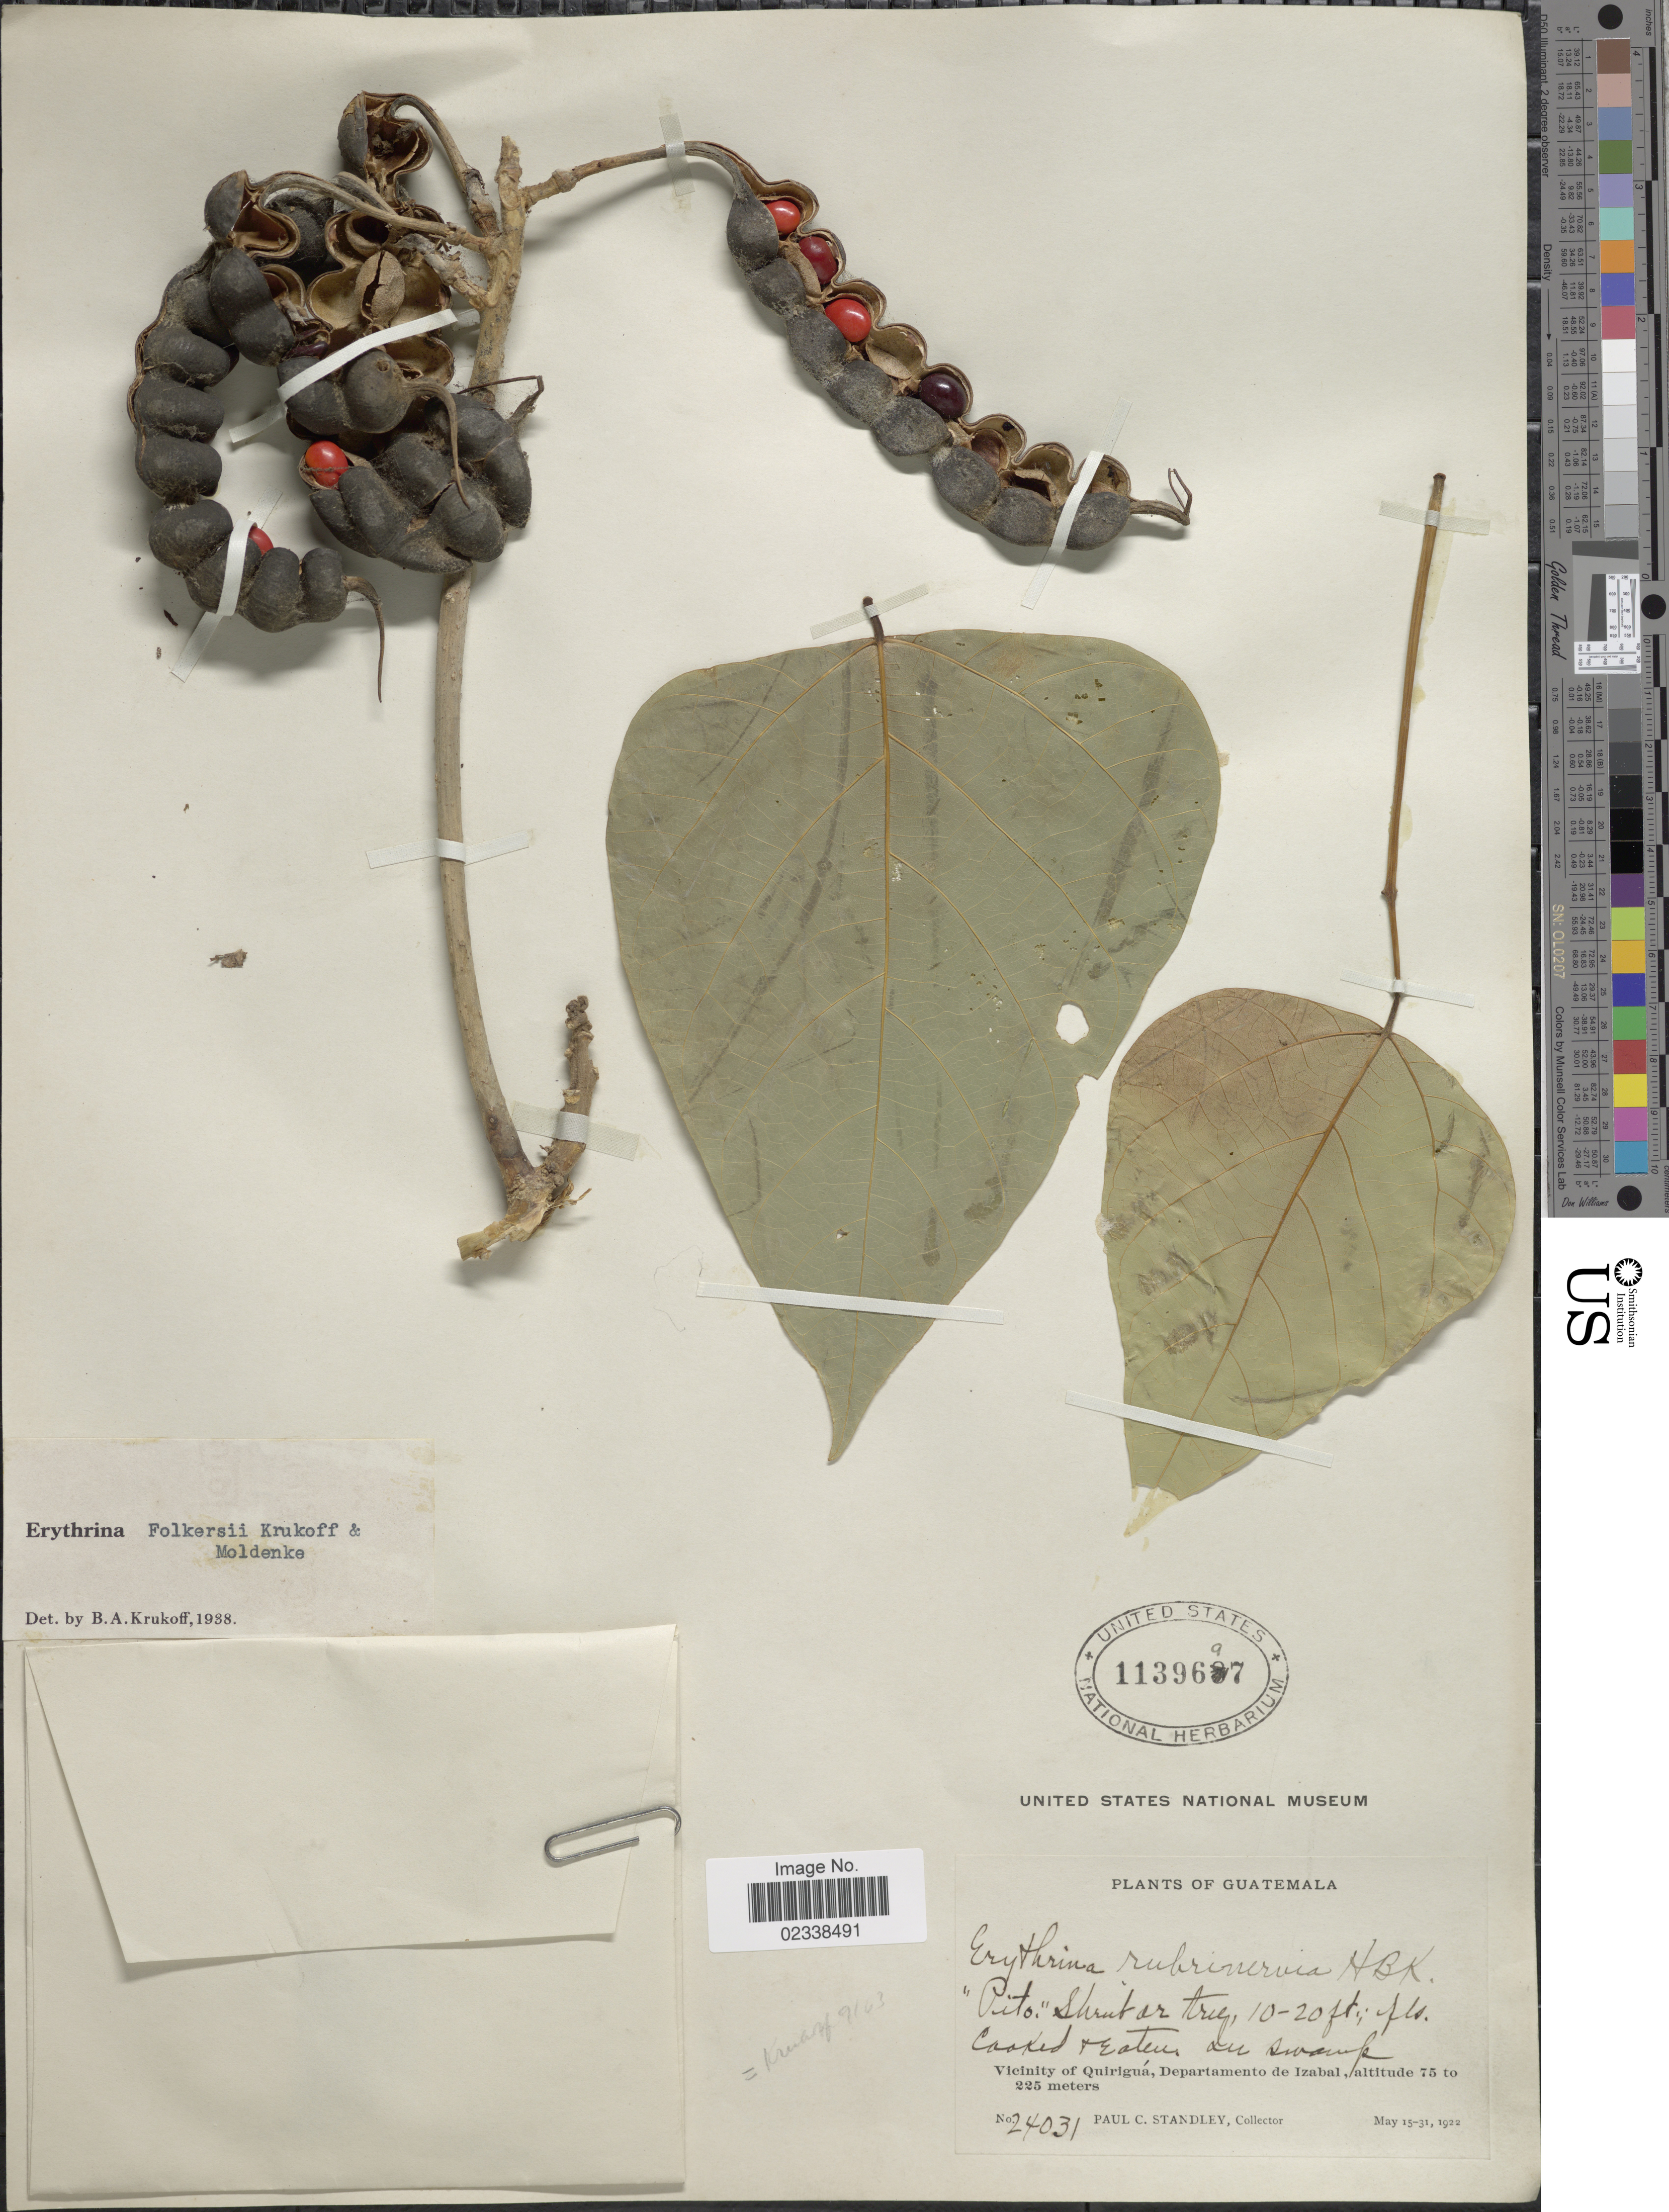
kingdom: Plantae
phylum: Tracheophyta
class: Magnoliopsida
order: Fabales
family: Fabaceae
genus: Erythrina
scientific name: Erythrina folkersii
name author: Krukoff & Moldenke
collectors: P. C. Standley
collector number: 24031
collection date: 1922-05-15/1922-05-31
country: Guatemala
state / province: Izabal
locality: vicinity of Quirigua, cooked & eaten.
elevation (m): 75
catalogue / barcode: US 1139697